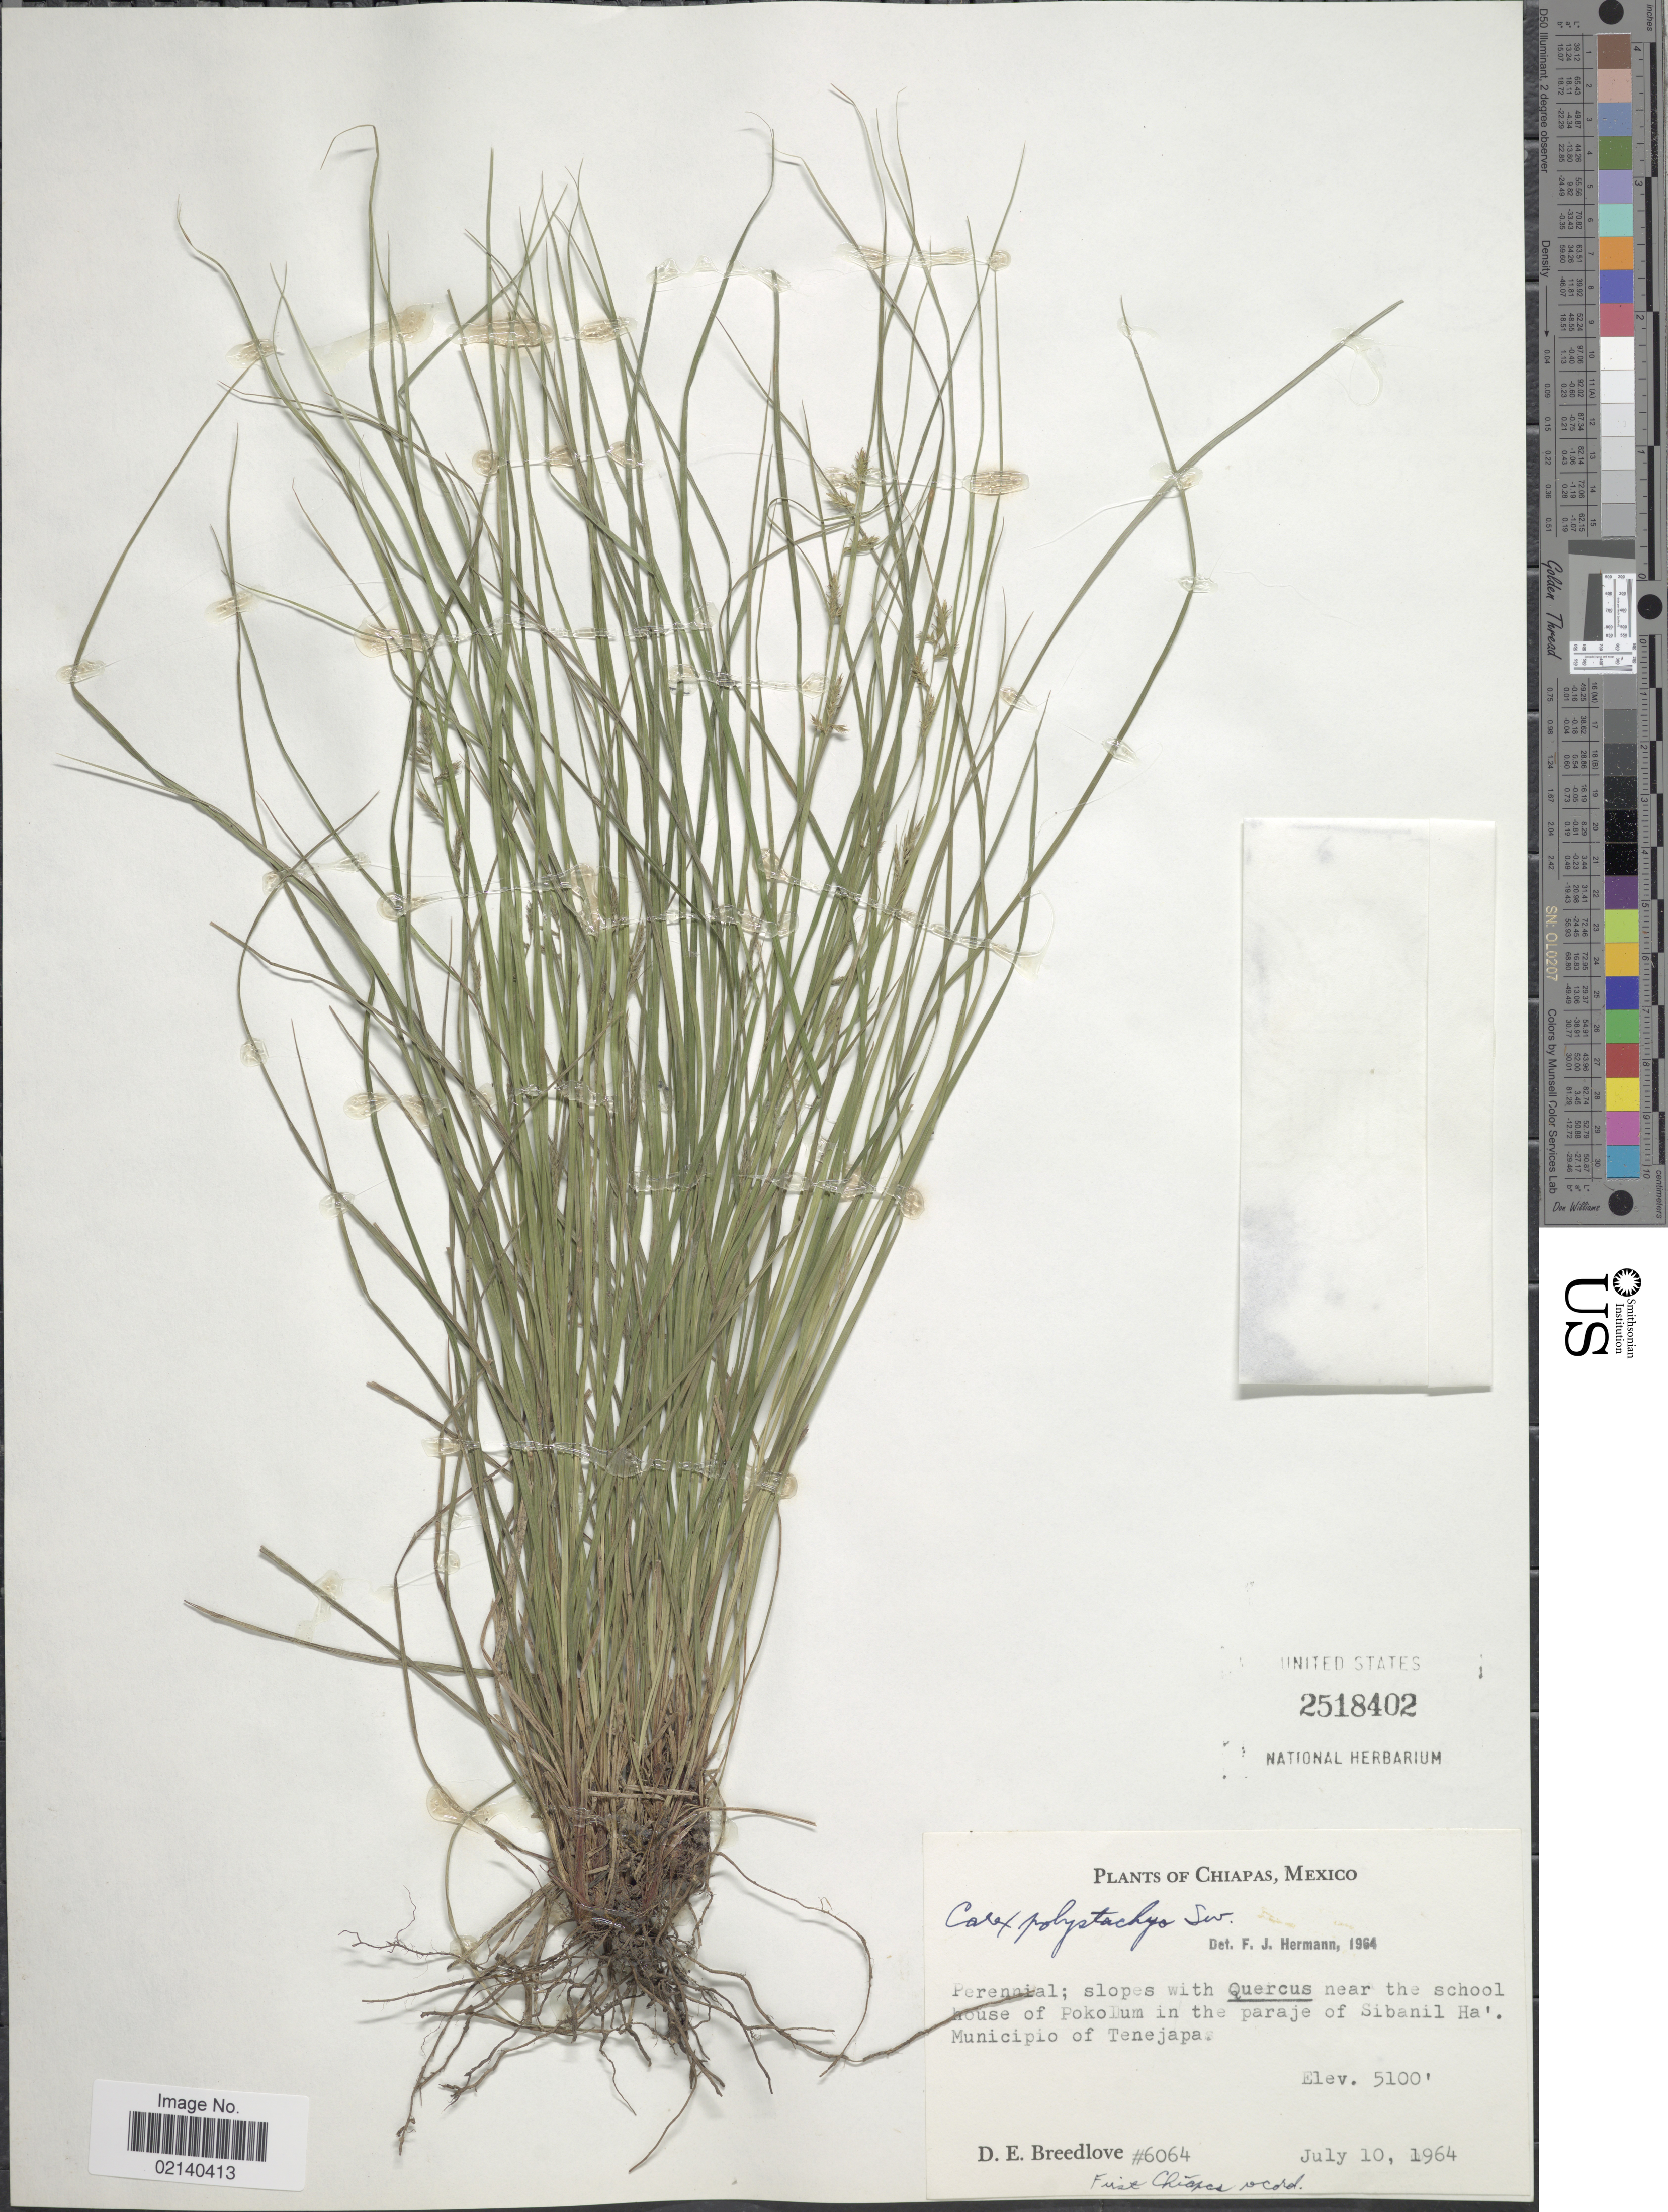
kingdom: Plantae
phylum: Tracheophyta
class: Liliopsida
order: Poales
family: Cyperaceae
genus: Carex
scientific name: Carex polystachya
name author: Sw. ex Wahlenb.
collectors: D. E. Breedlove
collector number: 6064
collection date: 1964-07-10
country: Mexico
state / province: Chiapas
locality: Slopes near the school house of Pokolum in the paraje of Sibanil Ha', Municipio of Tenejapa.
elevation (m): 1554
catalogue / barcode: US 2518402